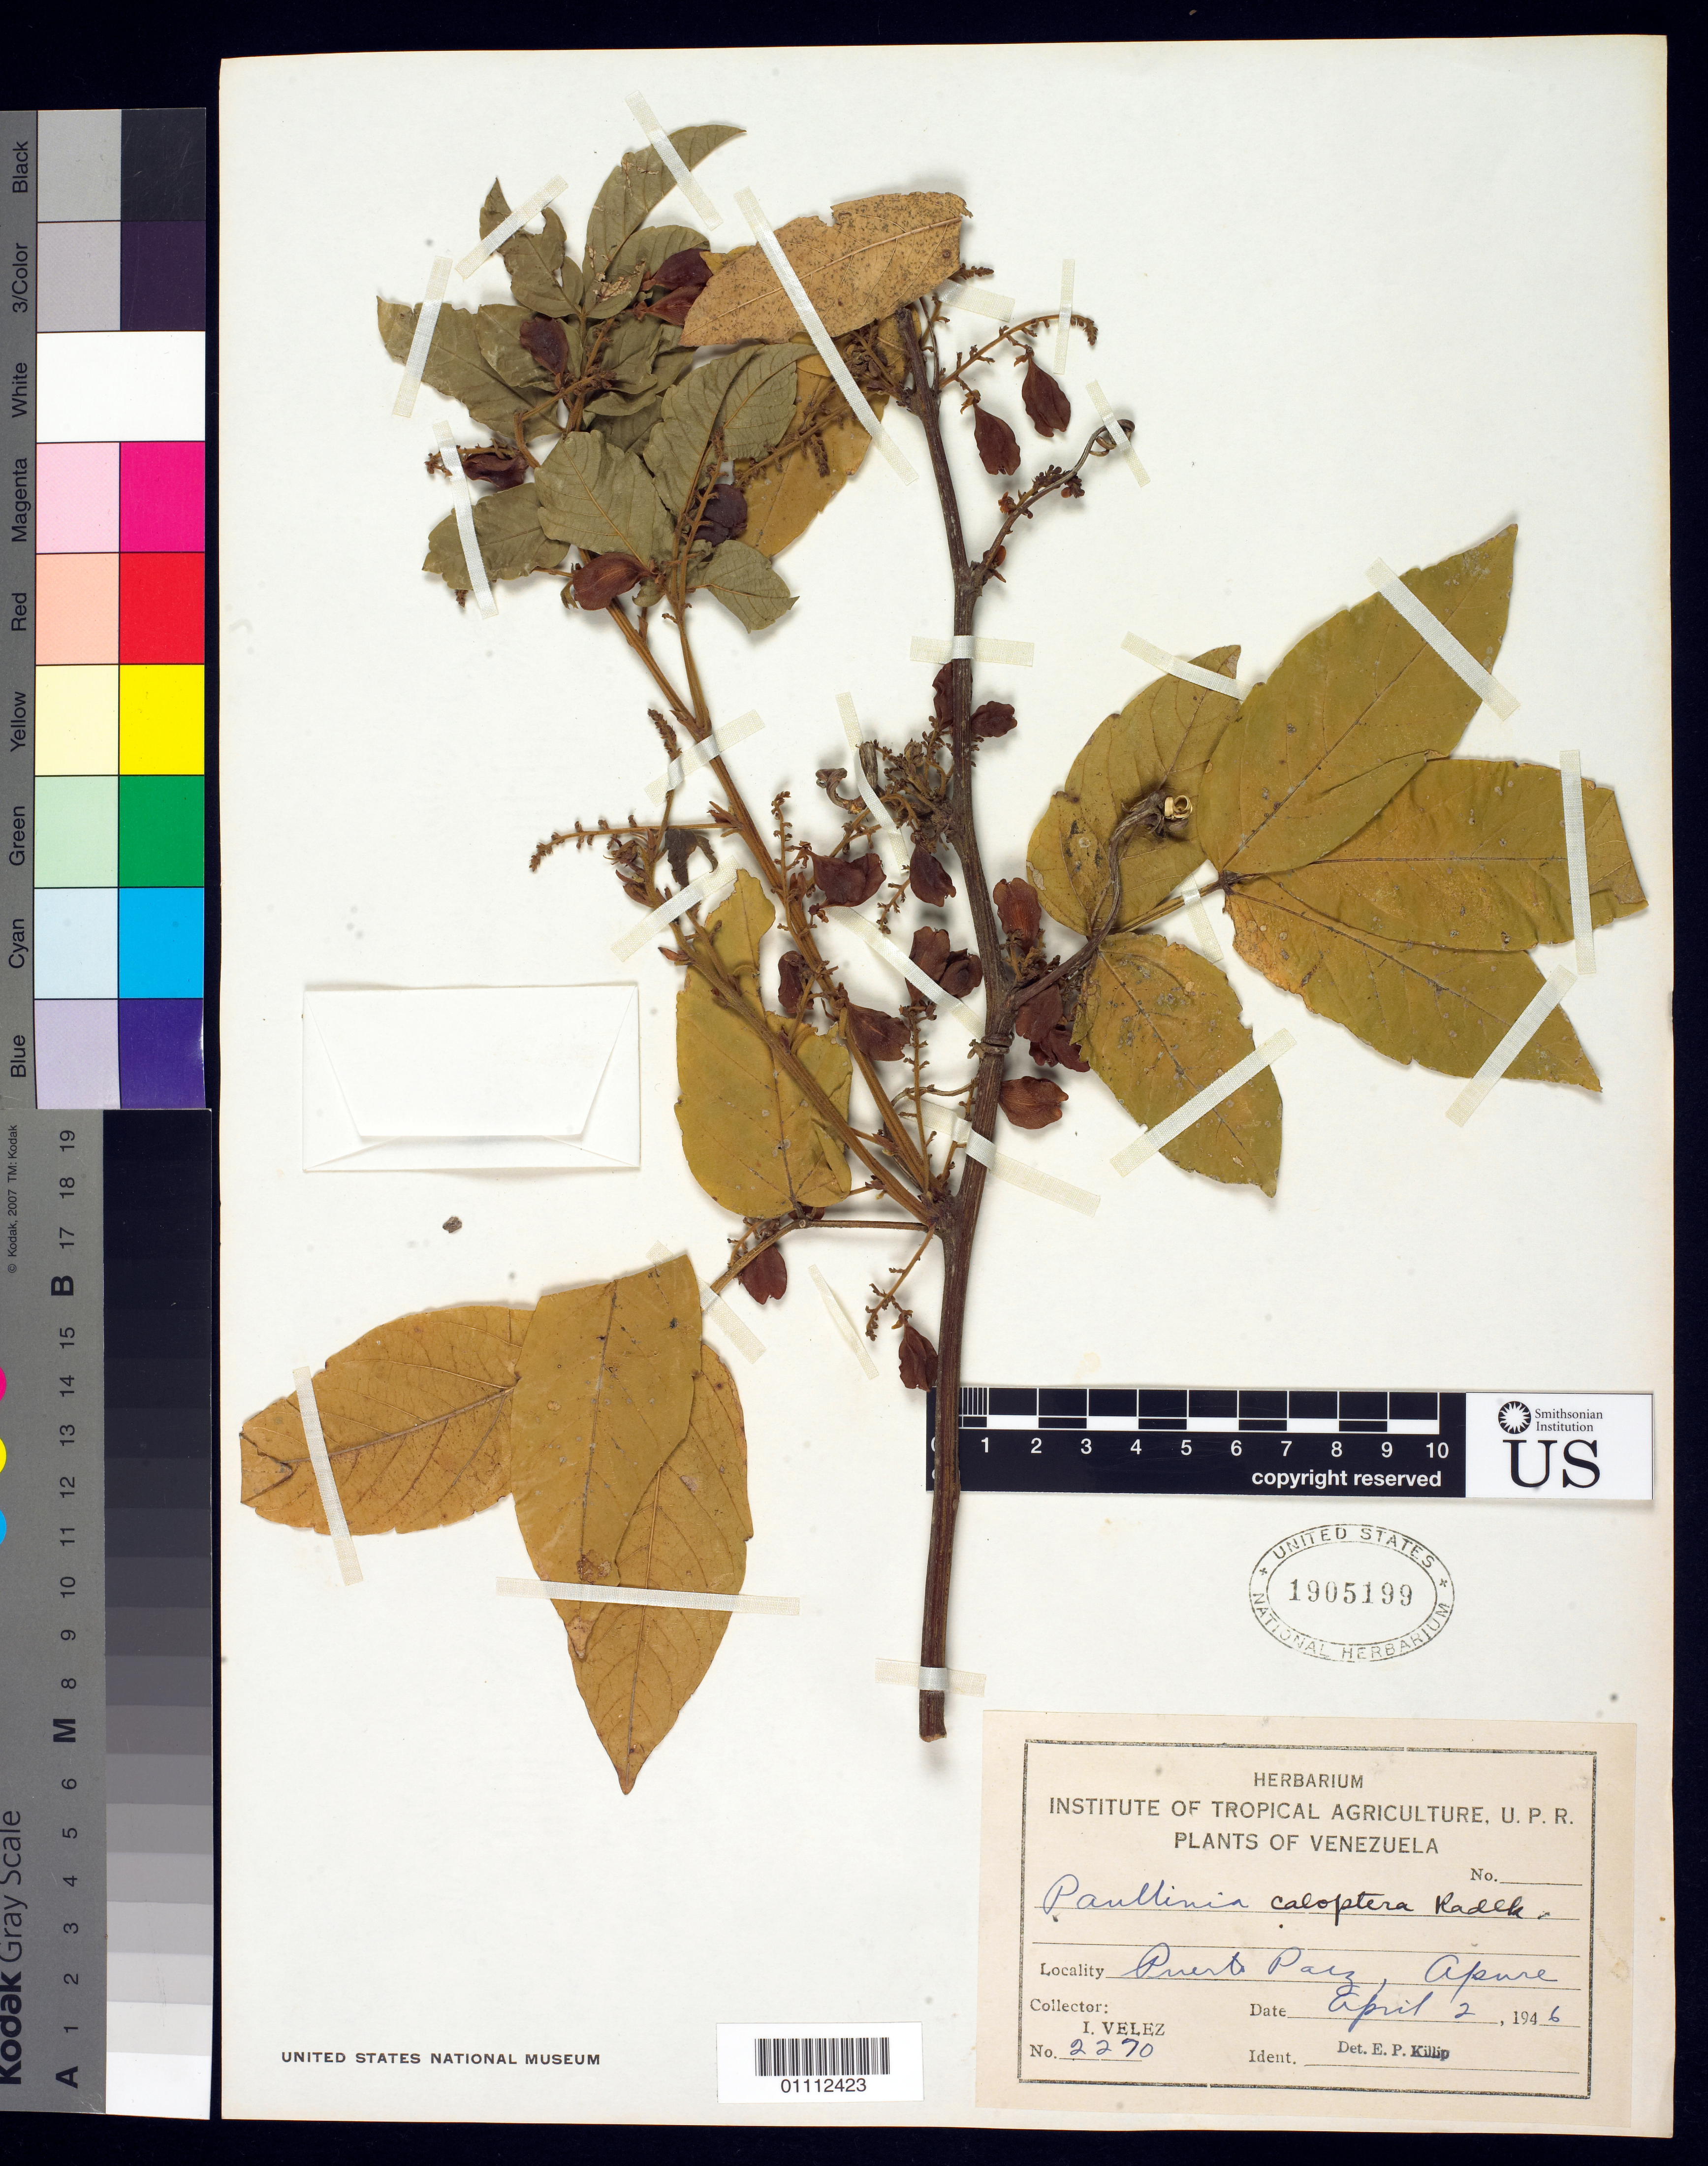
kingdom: Plantae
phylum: Tracheophyta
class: Magnoliopsida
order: Sapindales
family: Sapindaceae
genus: Paullinia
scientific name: Paullinia caloptera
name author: Radlk.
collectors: I. Vélez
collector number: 2270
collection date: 1946-04-02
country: Venezuela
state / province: Apure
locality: Puerto Paez.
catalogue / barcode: US 1905199